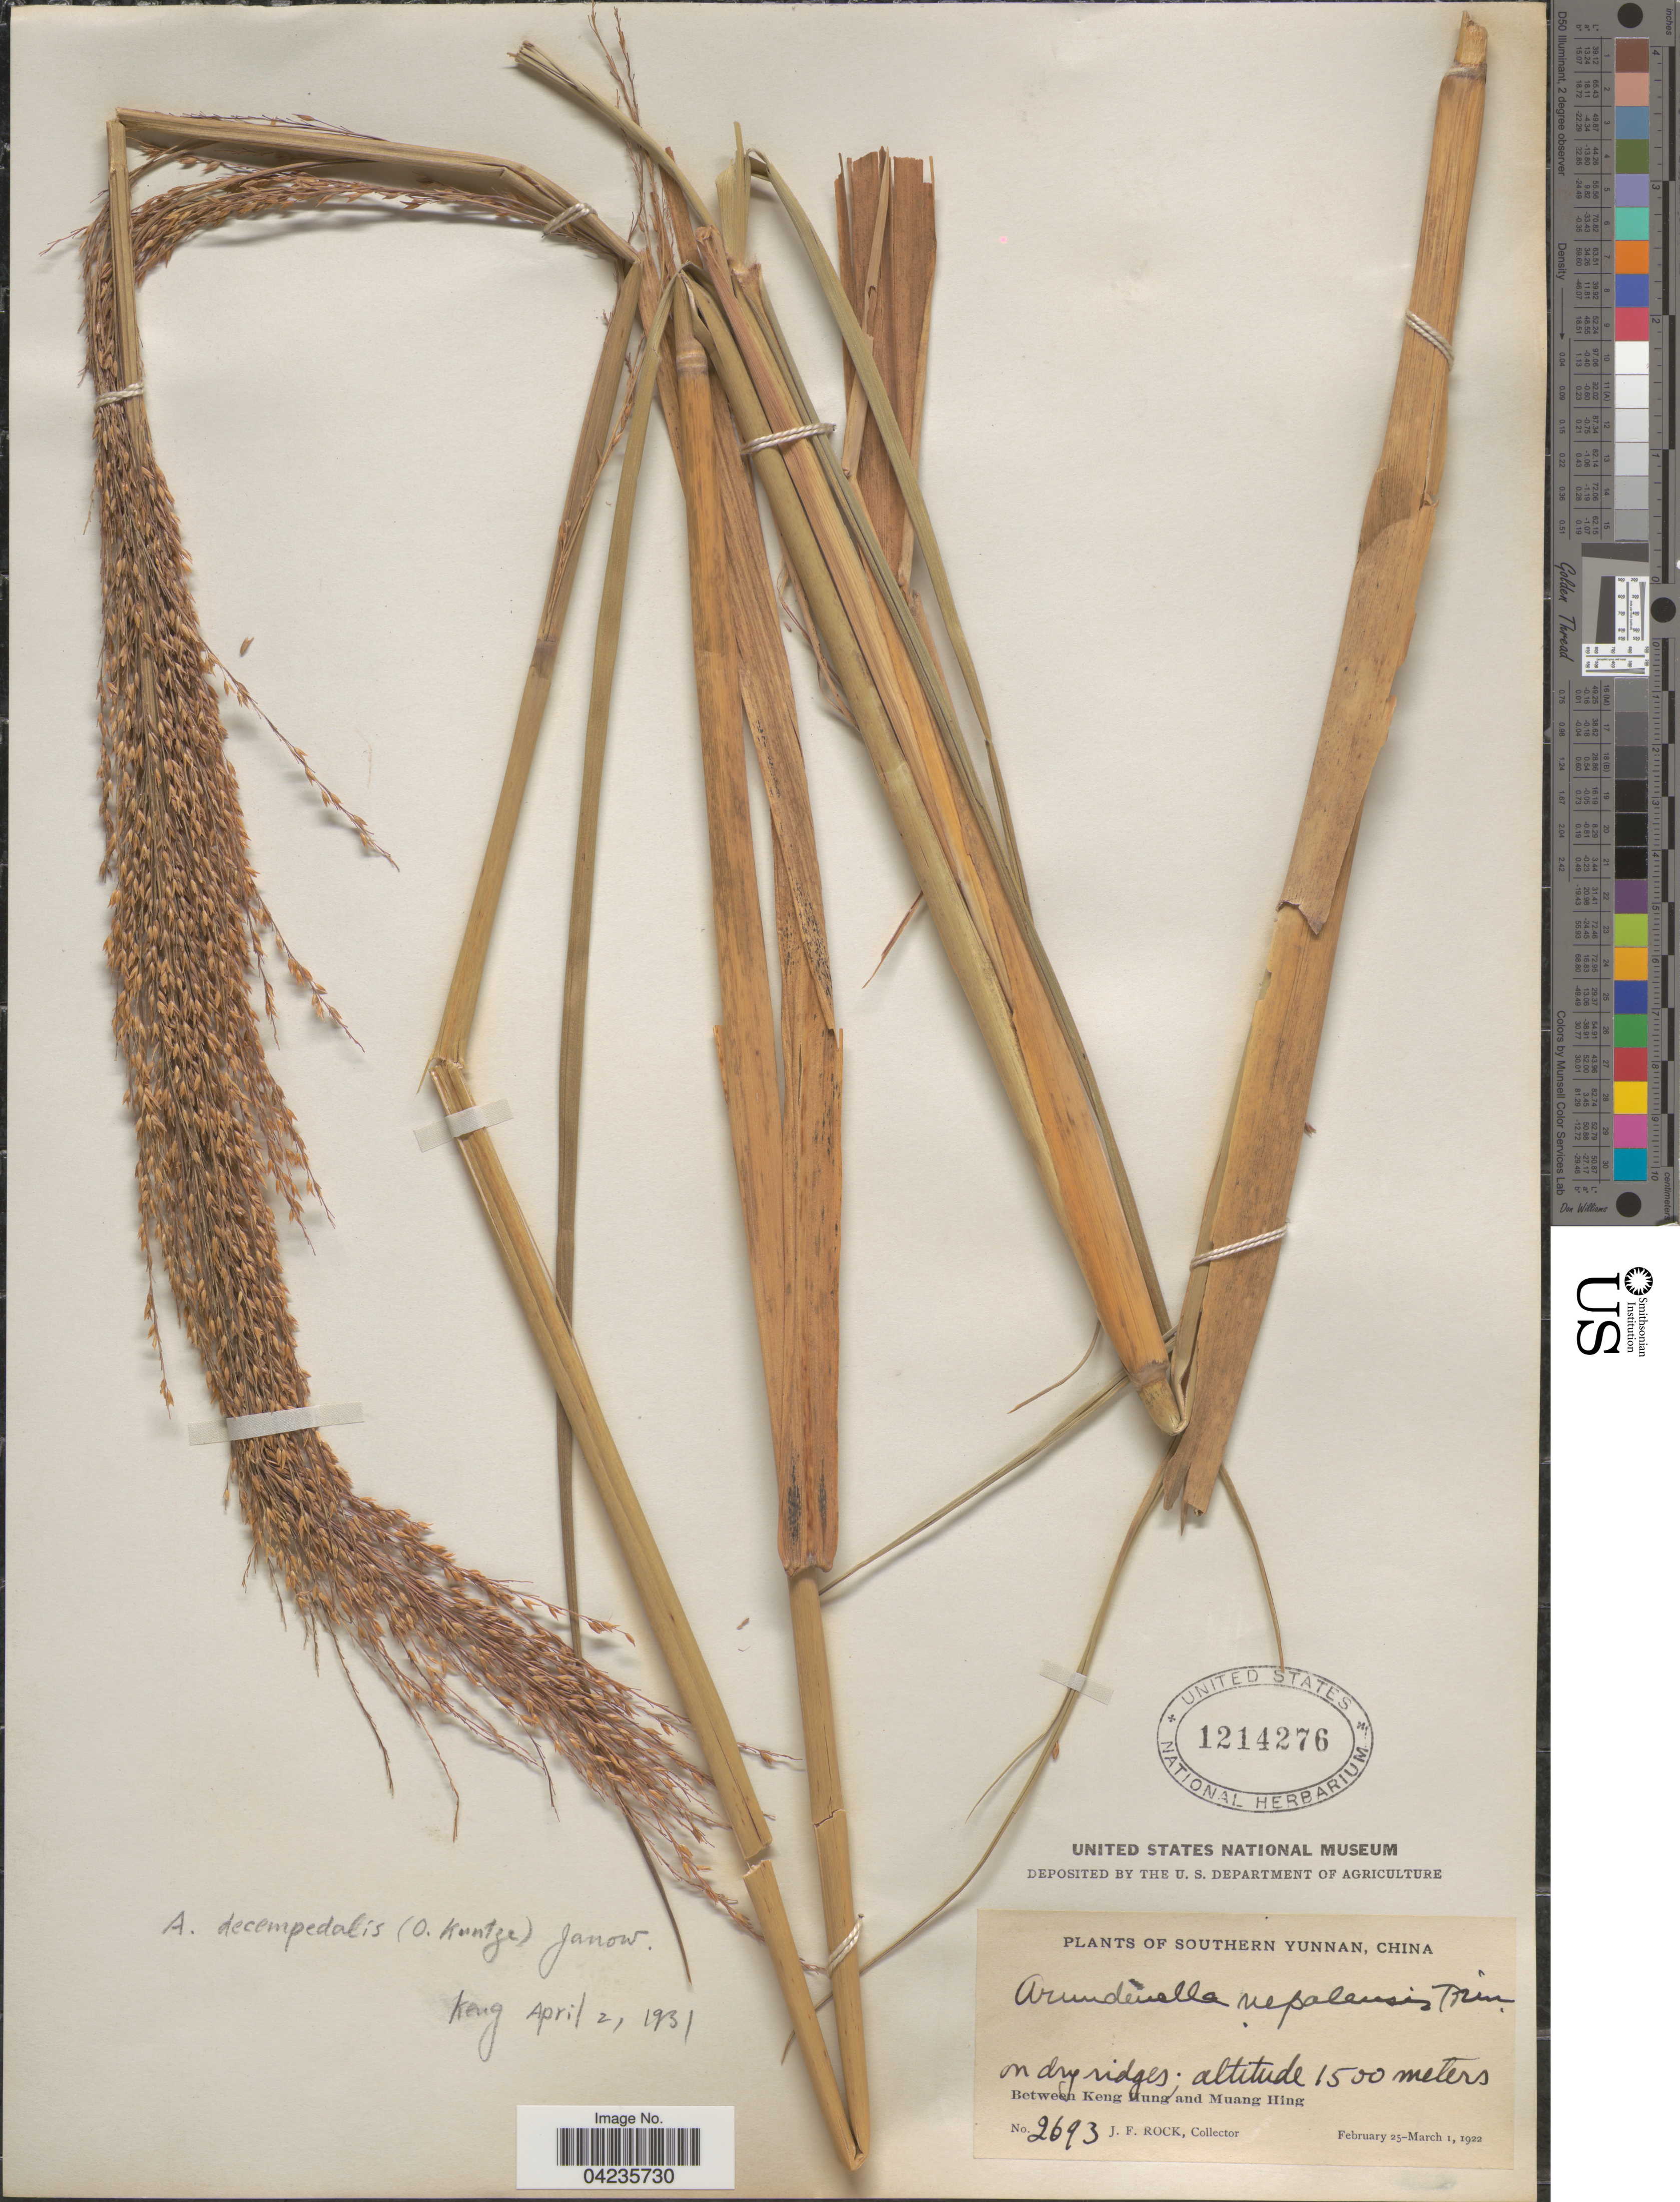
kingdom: Plantae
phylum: Tracheophyta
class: Liliopsida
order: Poales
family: Poaceae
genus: Arundinella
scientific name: Arundinella decempedalis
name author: (Kuntze) Janowski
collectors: J. Rock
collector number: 2693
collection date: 1922-02-25/1922-03-01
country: China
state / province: Yunnan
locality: Southern Yunnan. Between Keng Hung and Muang Hing.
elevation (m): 1500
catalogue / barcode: US 1214276